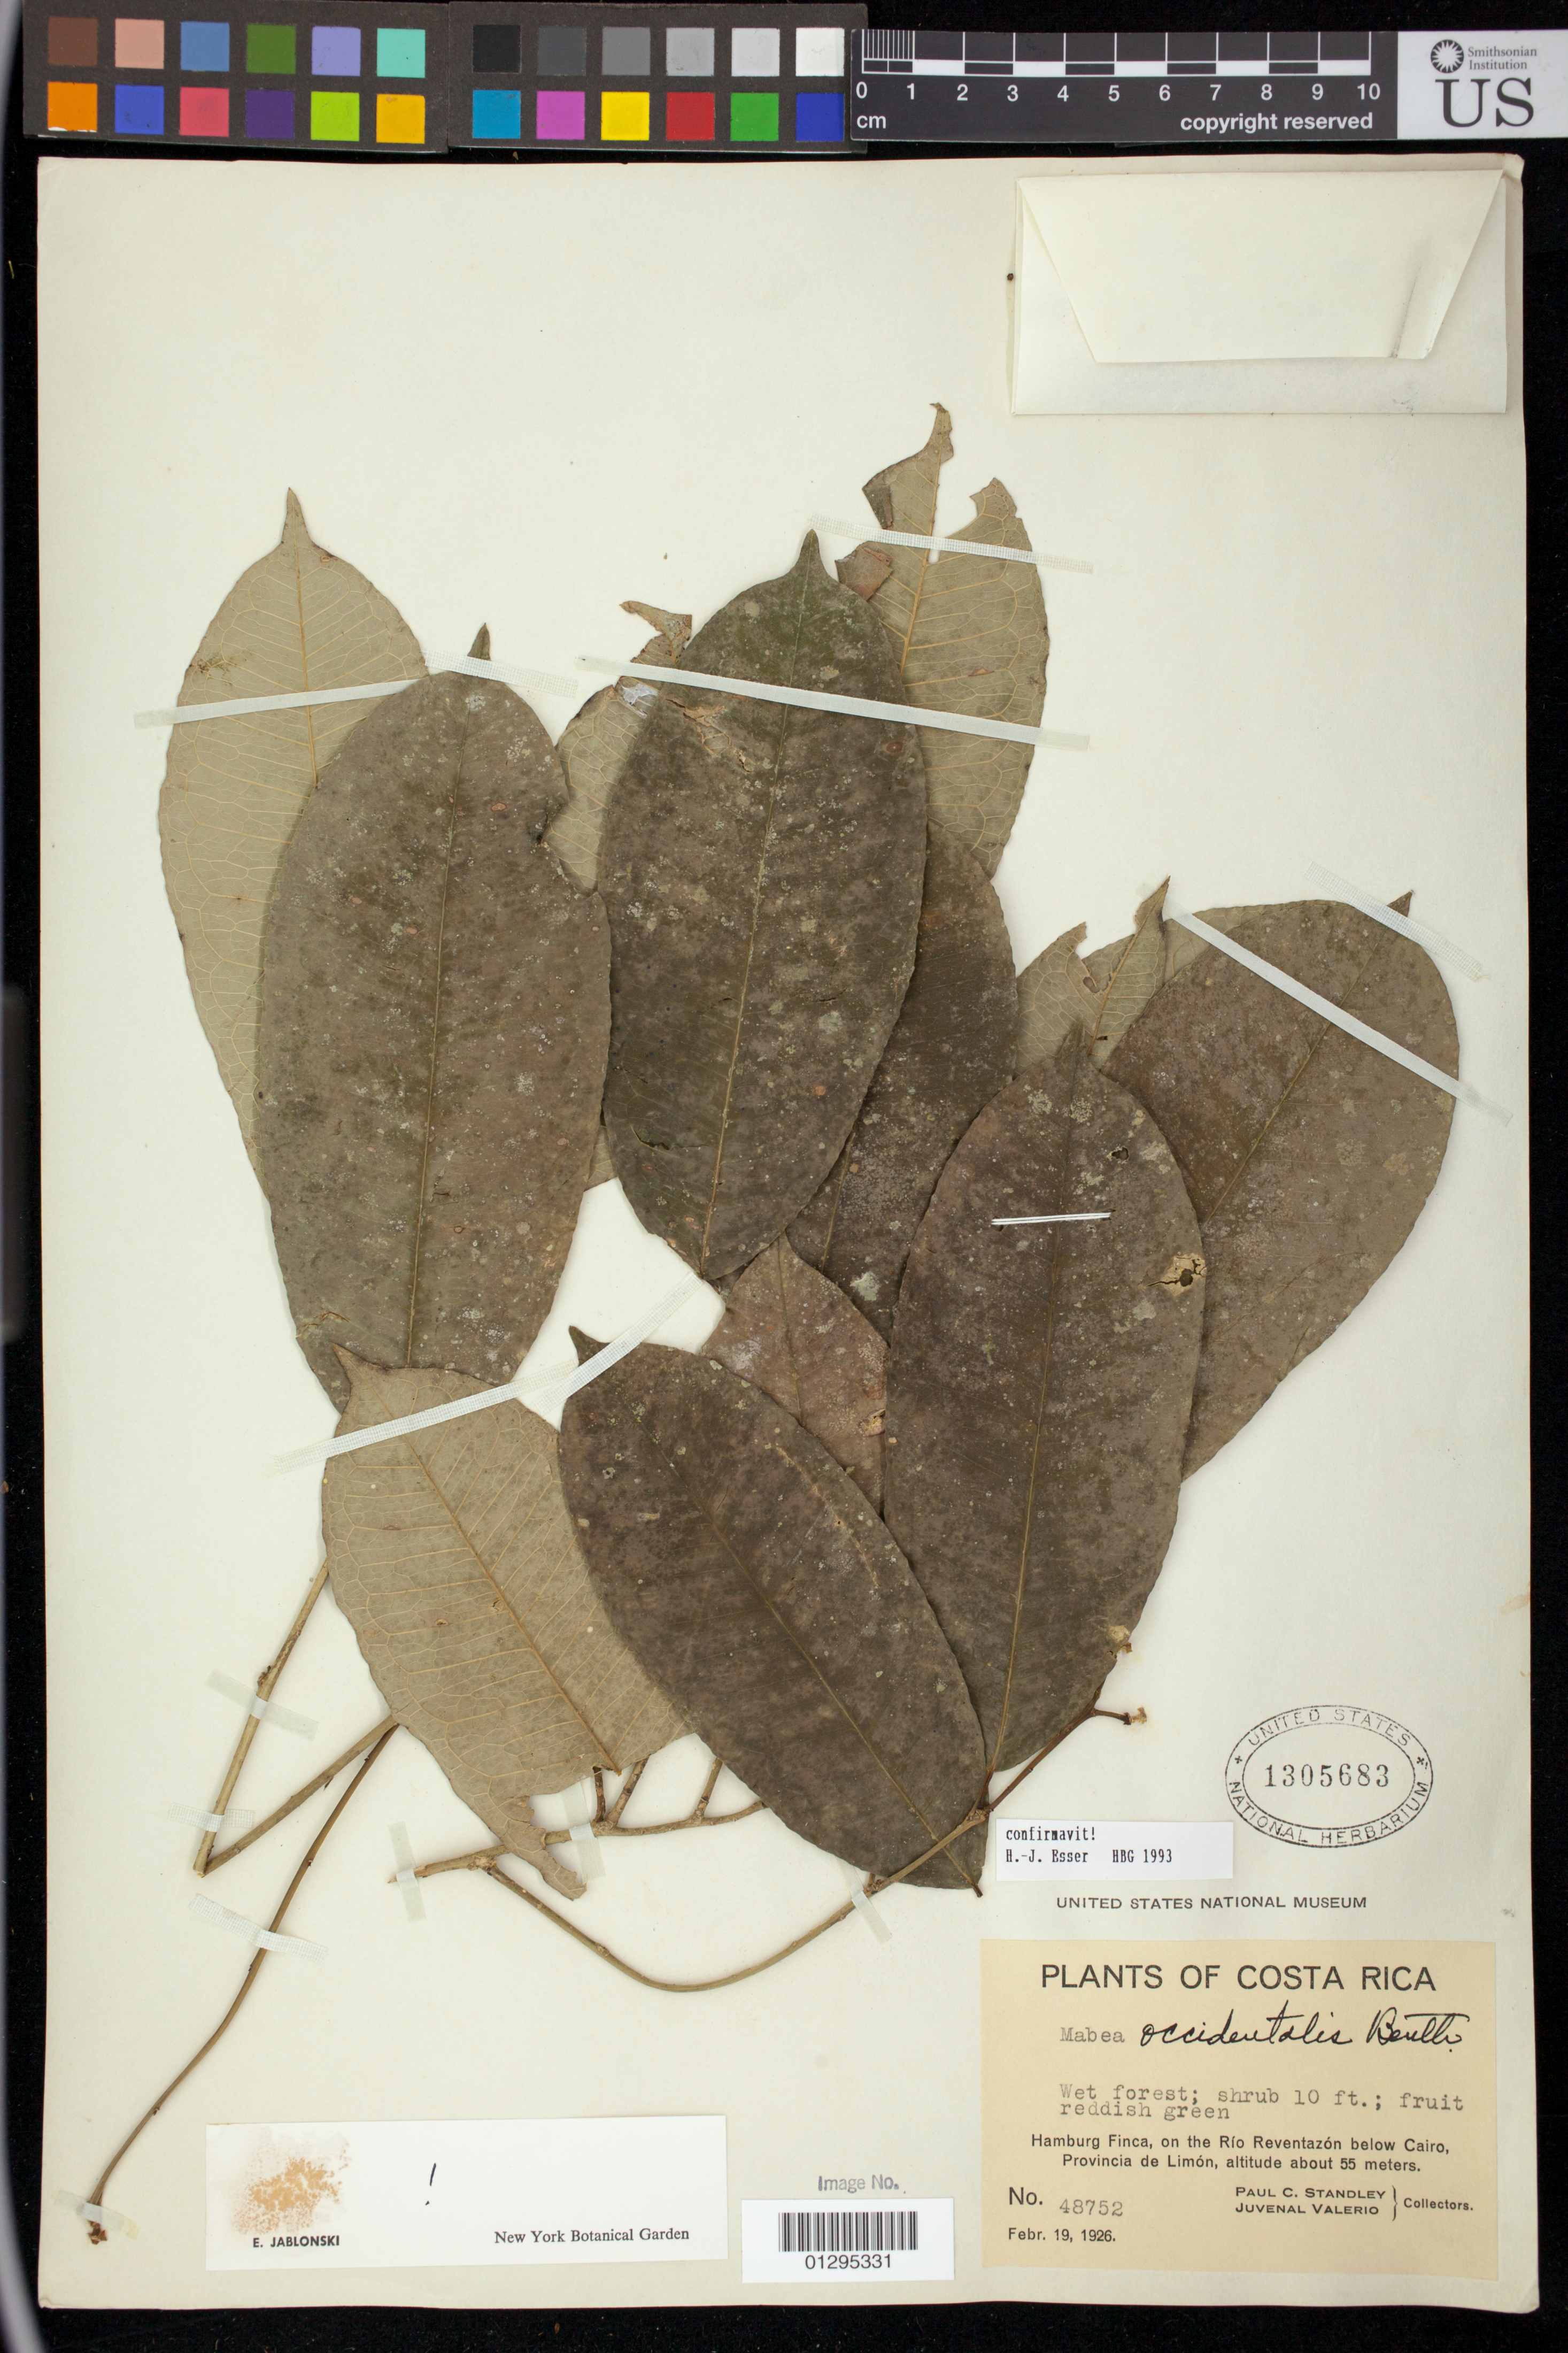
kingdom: Plantae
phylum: Tracheophyta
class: Magnoliopsida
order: Malpighiales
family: Euphorbiaceae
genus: Mabea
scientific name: Mabea occidentalis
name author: Benth.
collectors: P. C. Standley & J. Valerio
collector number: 48752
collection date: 1926-02-19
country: Costa Rica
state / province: Limon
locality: Hamburg Finca, on the Rio Reventazon below Cairo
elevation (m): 55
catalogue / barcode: US 1305683